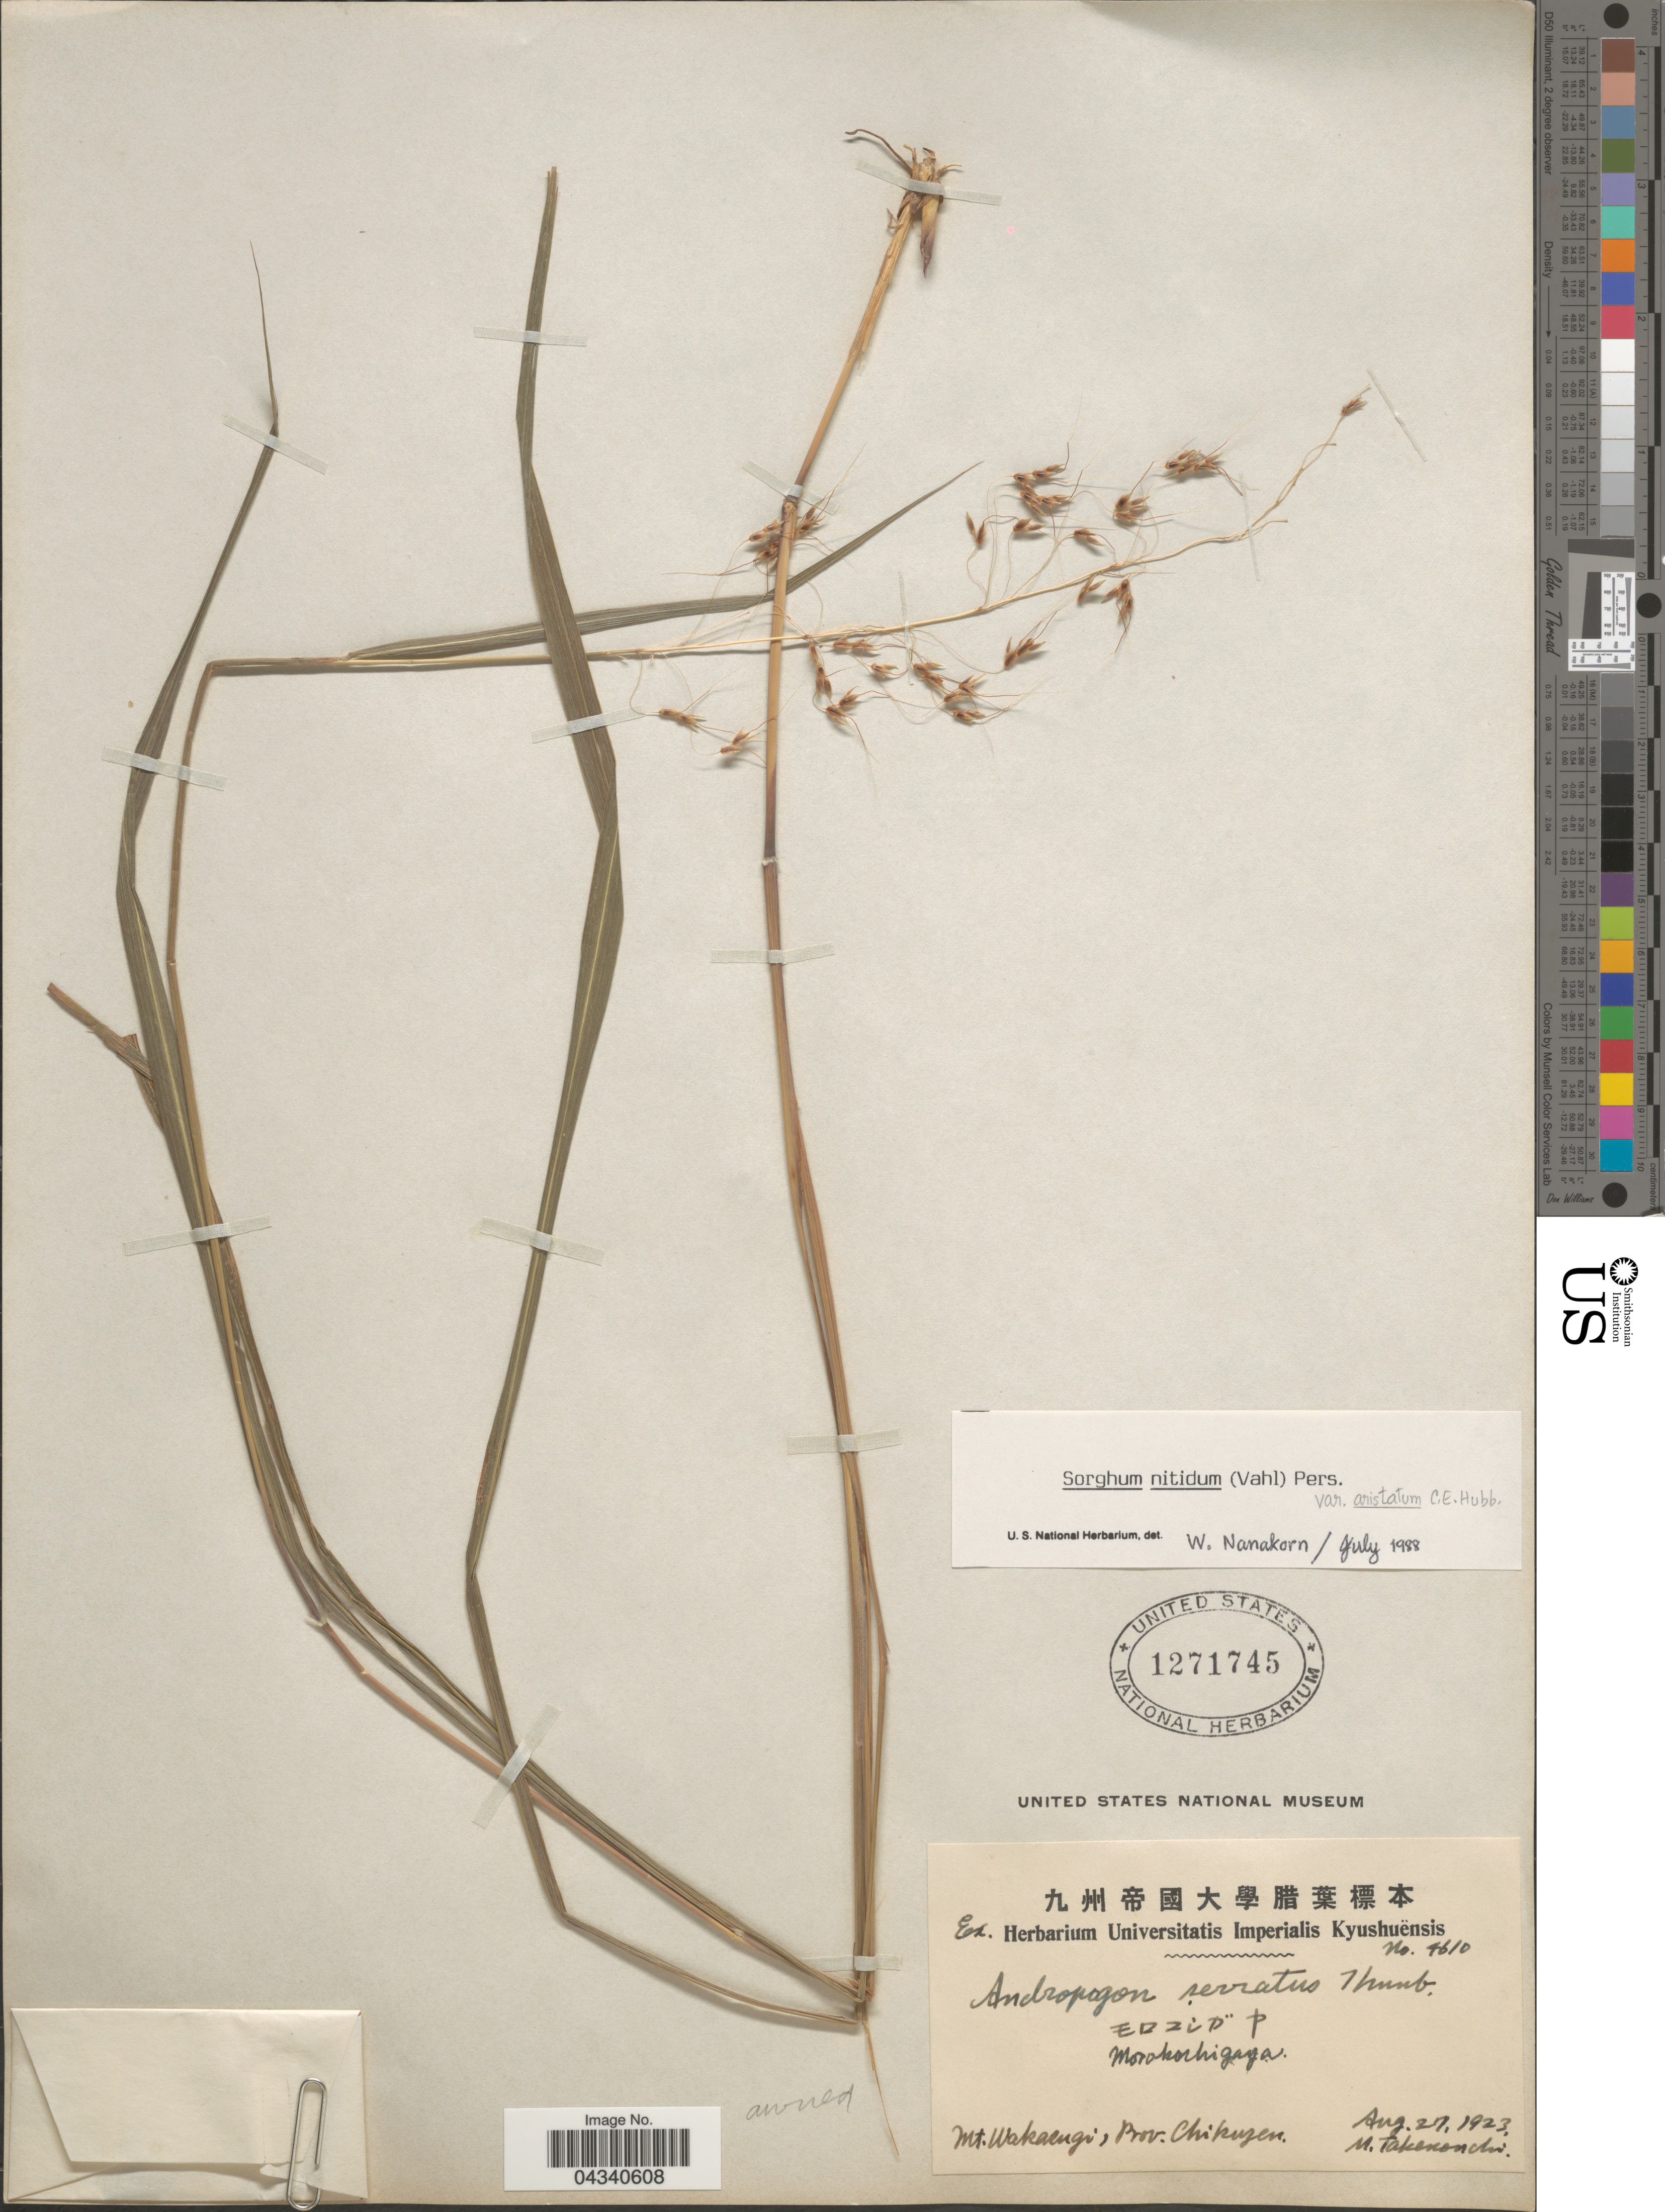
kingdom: Plantae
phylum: Tracheophyta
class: Liliopsida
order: Poales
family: Poaceae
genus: Sorghum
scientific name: Sorghum nitidum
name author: (Vahl) Pers.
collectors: M. Takenouchi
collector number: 4610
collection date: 1923-08-27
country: Japan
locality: Mt. Wakasugi, Prov. Chikuzen.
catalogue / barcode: US 1271745